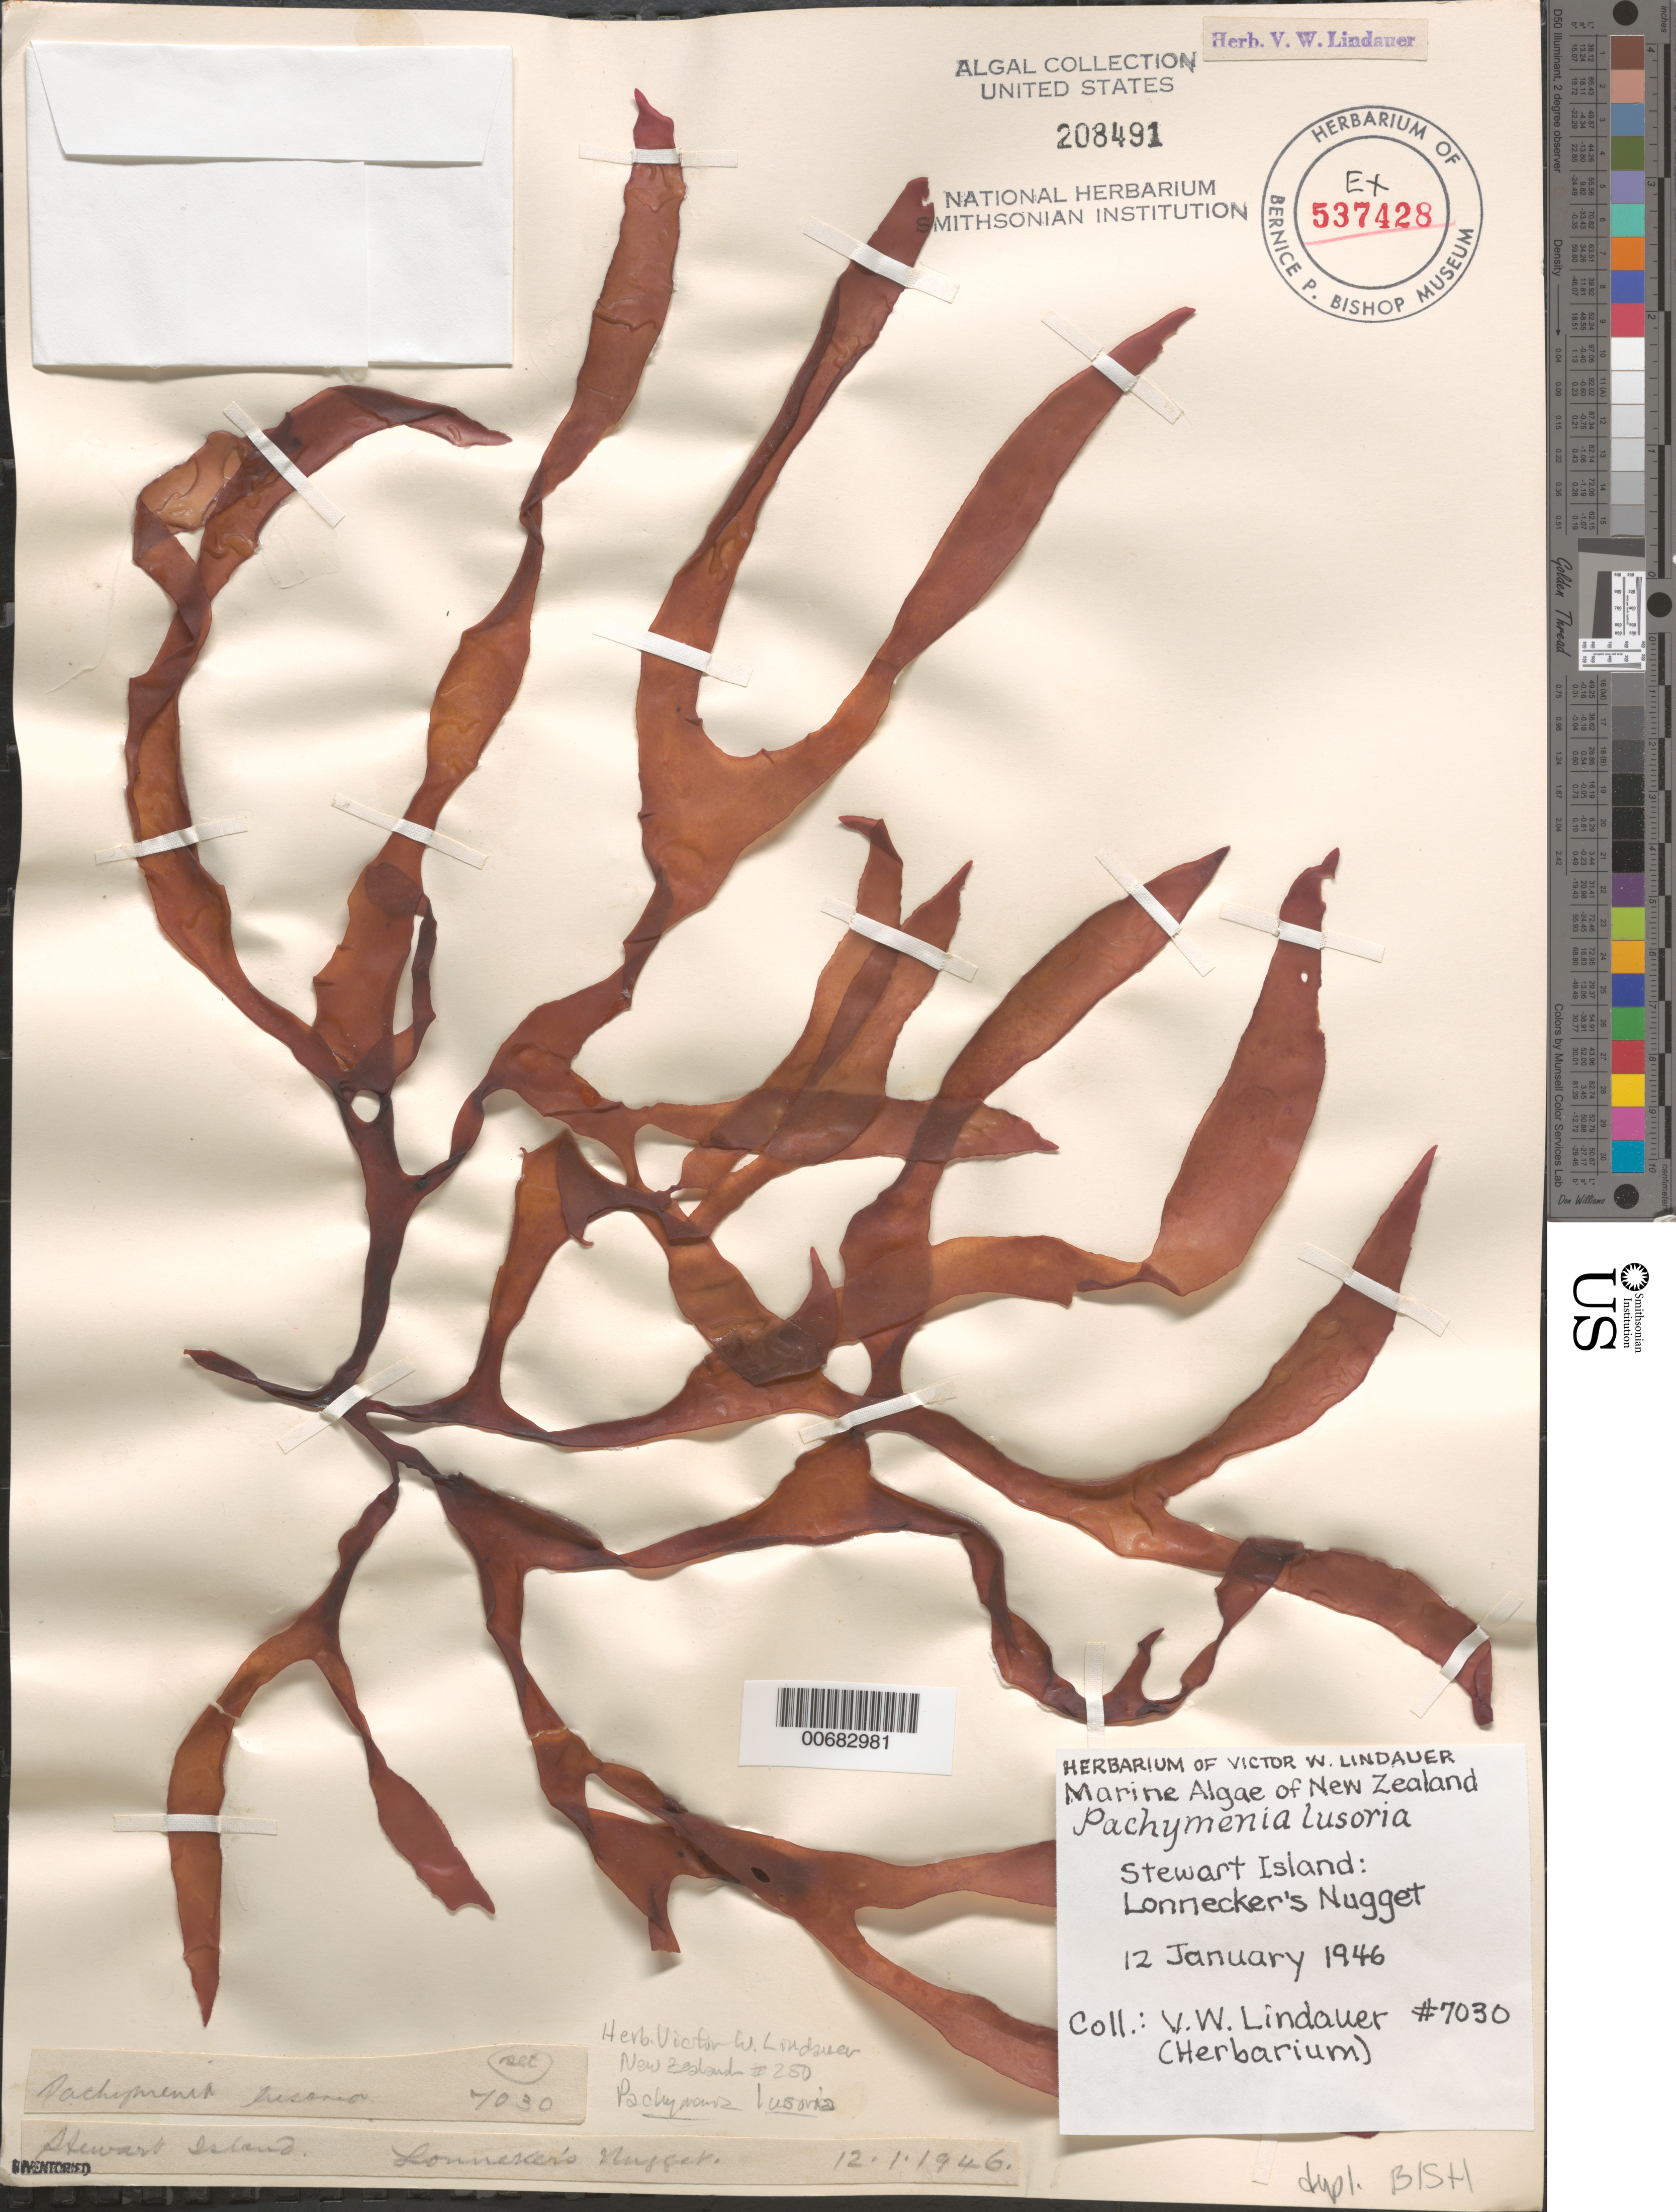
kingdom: Plantae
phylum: Rhodophyta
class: Florideophyceae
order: Halymeniales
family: Halymeniaceae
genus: Pachymenia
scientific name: Pachymenia lusoria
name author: (Greville) J. Agardh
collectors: V. Lindauer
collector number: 230 & 7030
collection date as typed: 12 Jan 1946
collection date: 1946-01-12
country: New Zealand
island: Stewart Island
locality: Lonnecker's Nugget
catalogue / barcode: US 208491